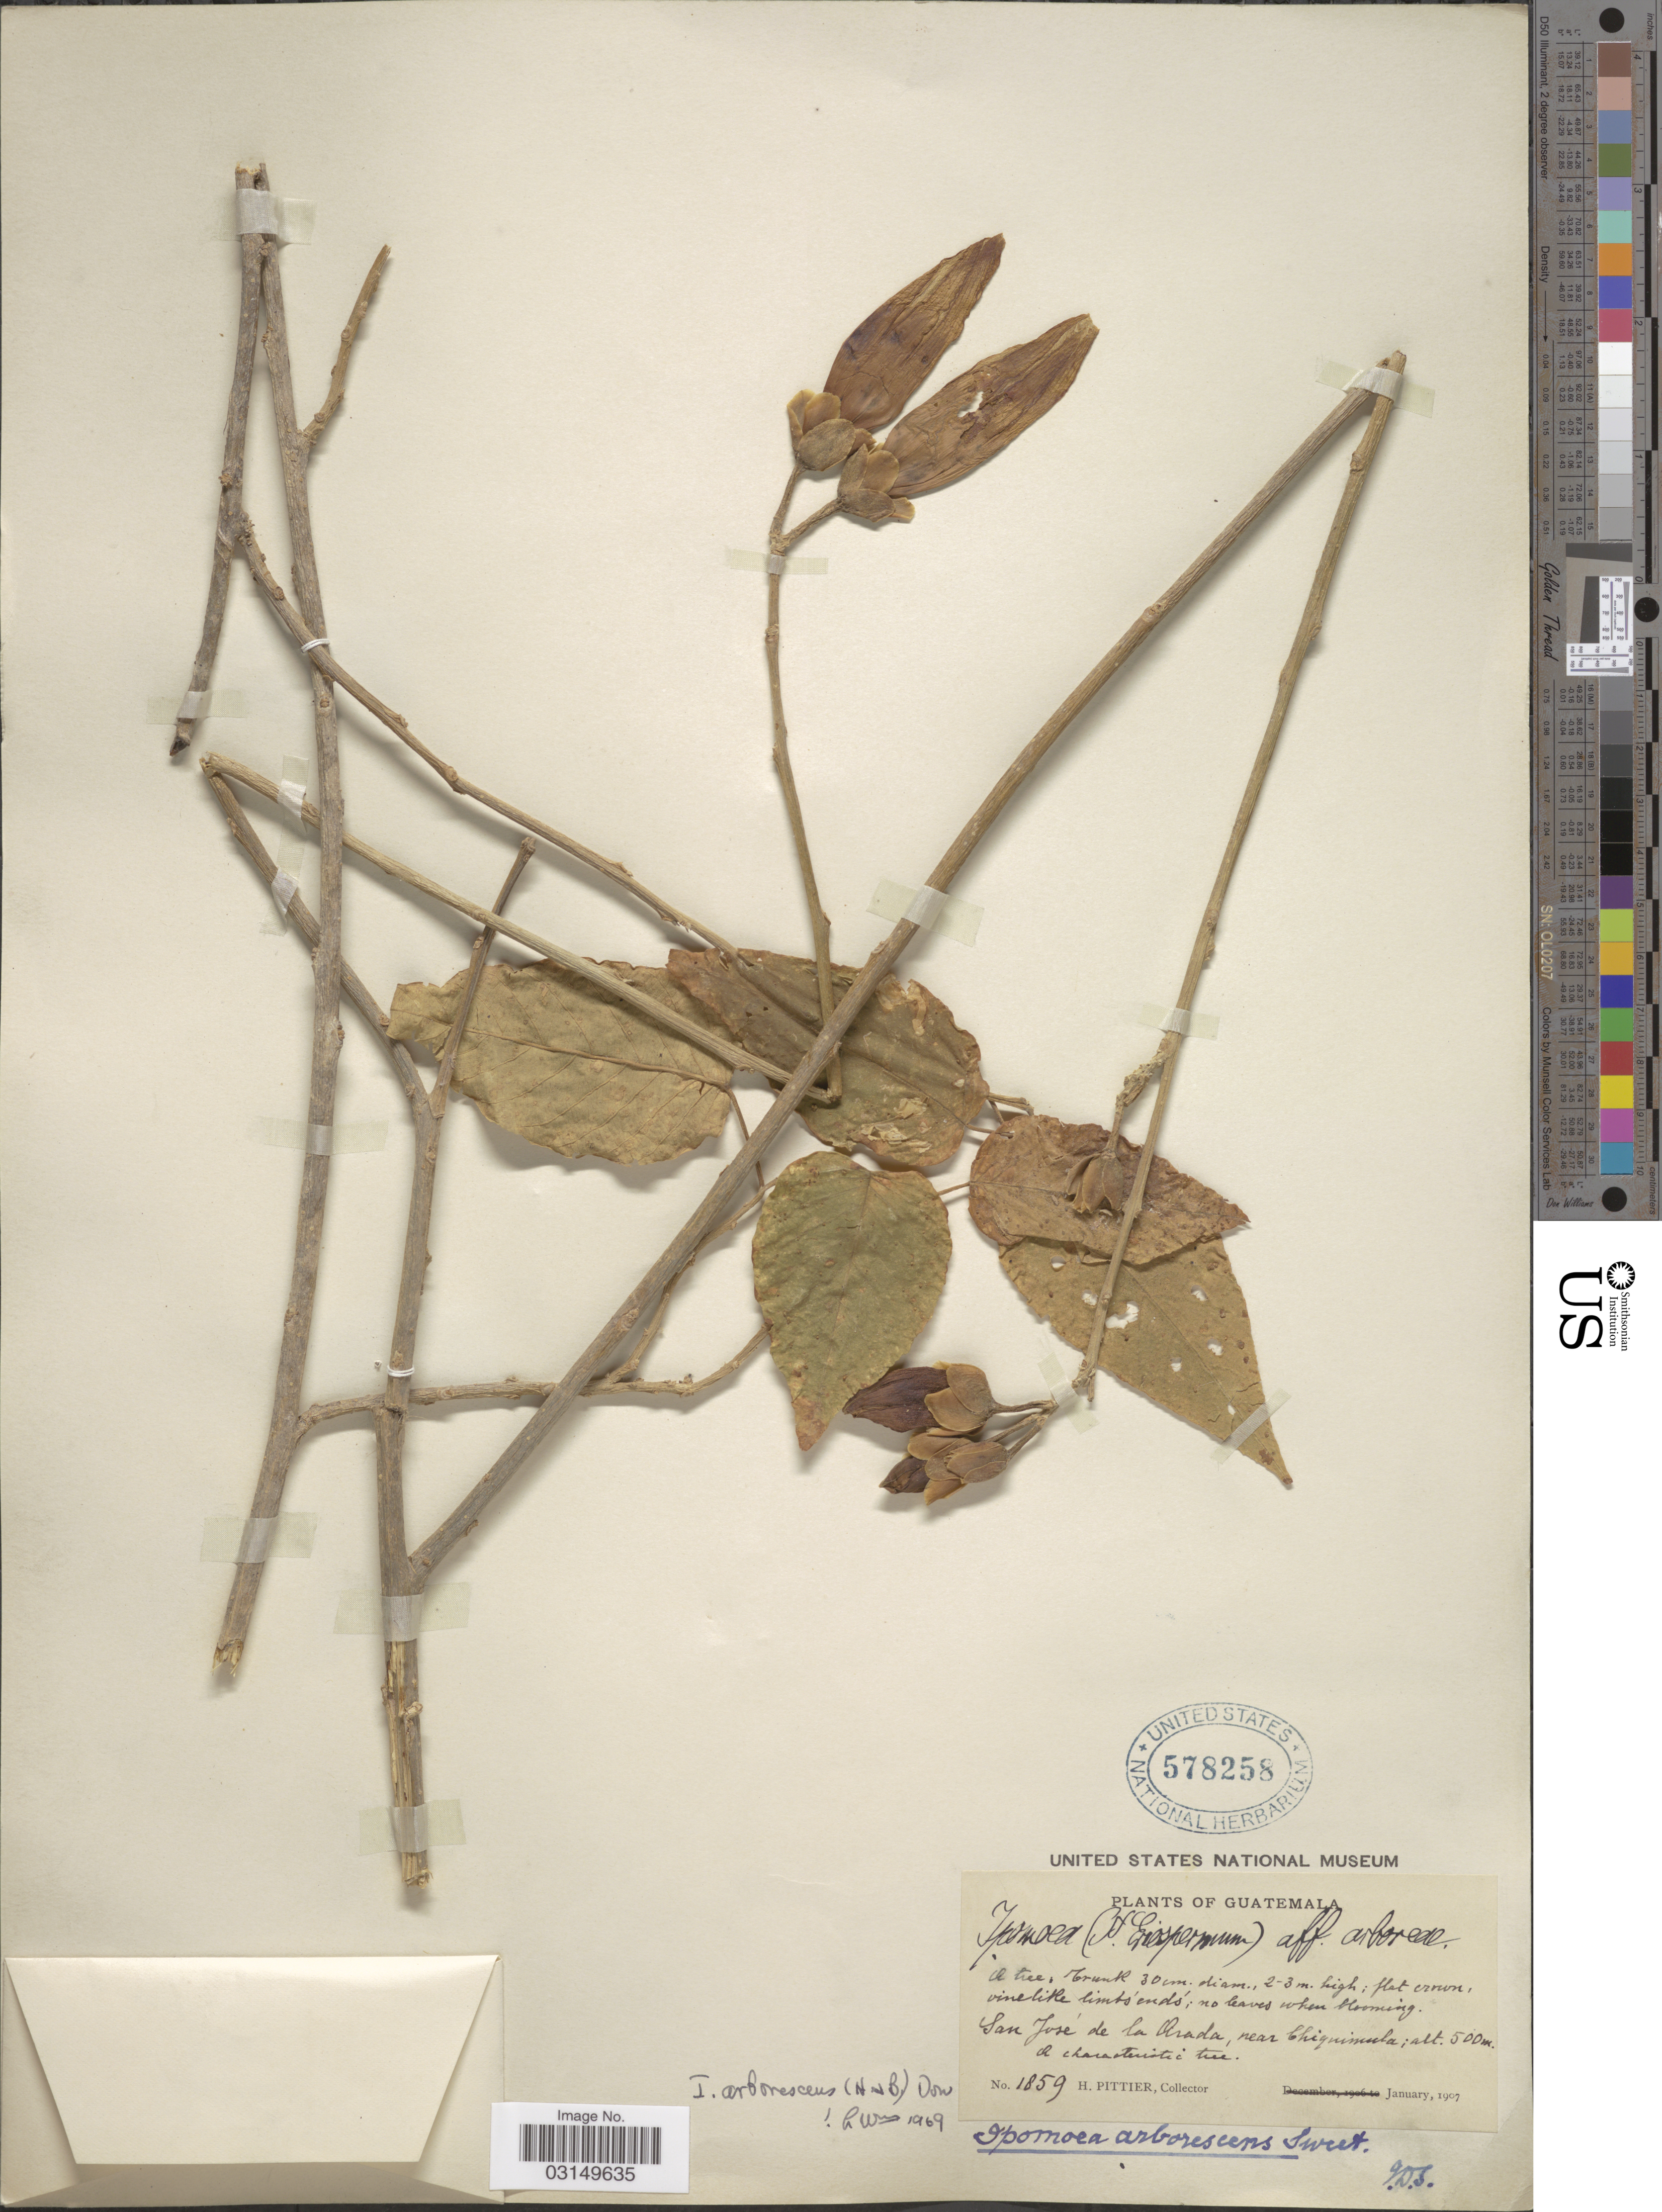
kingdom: Plantae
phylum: Tracheophyta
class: Magnoliopsida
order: Solanales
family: Convolvulaceae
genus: Ipomoea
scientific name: Ipomoea arborescens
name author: (Humb. & Bonpl. ex Willd.) G. Don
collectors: H. F. Pittier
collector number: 1859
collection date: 1907-01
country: Guatemala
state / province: Chiquimula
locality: San José de la Arada, near Chiquimula.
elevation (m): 500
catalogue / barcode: US 578258